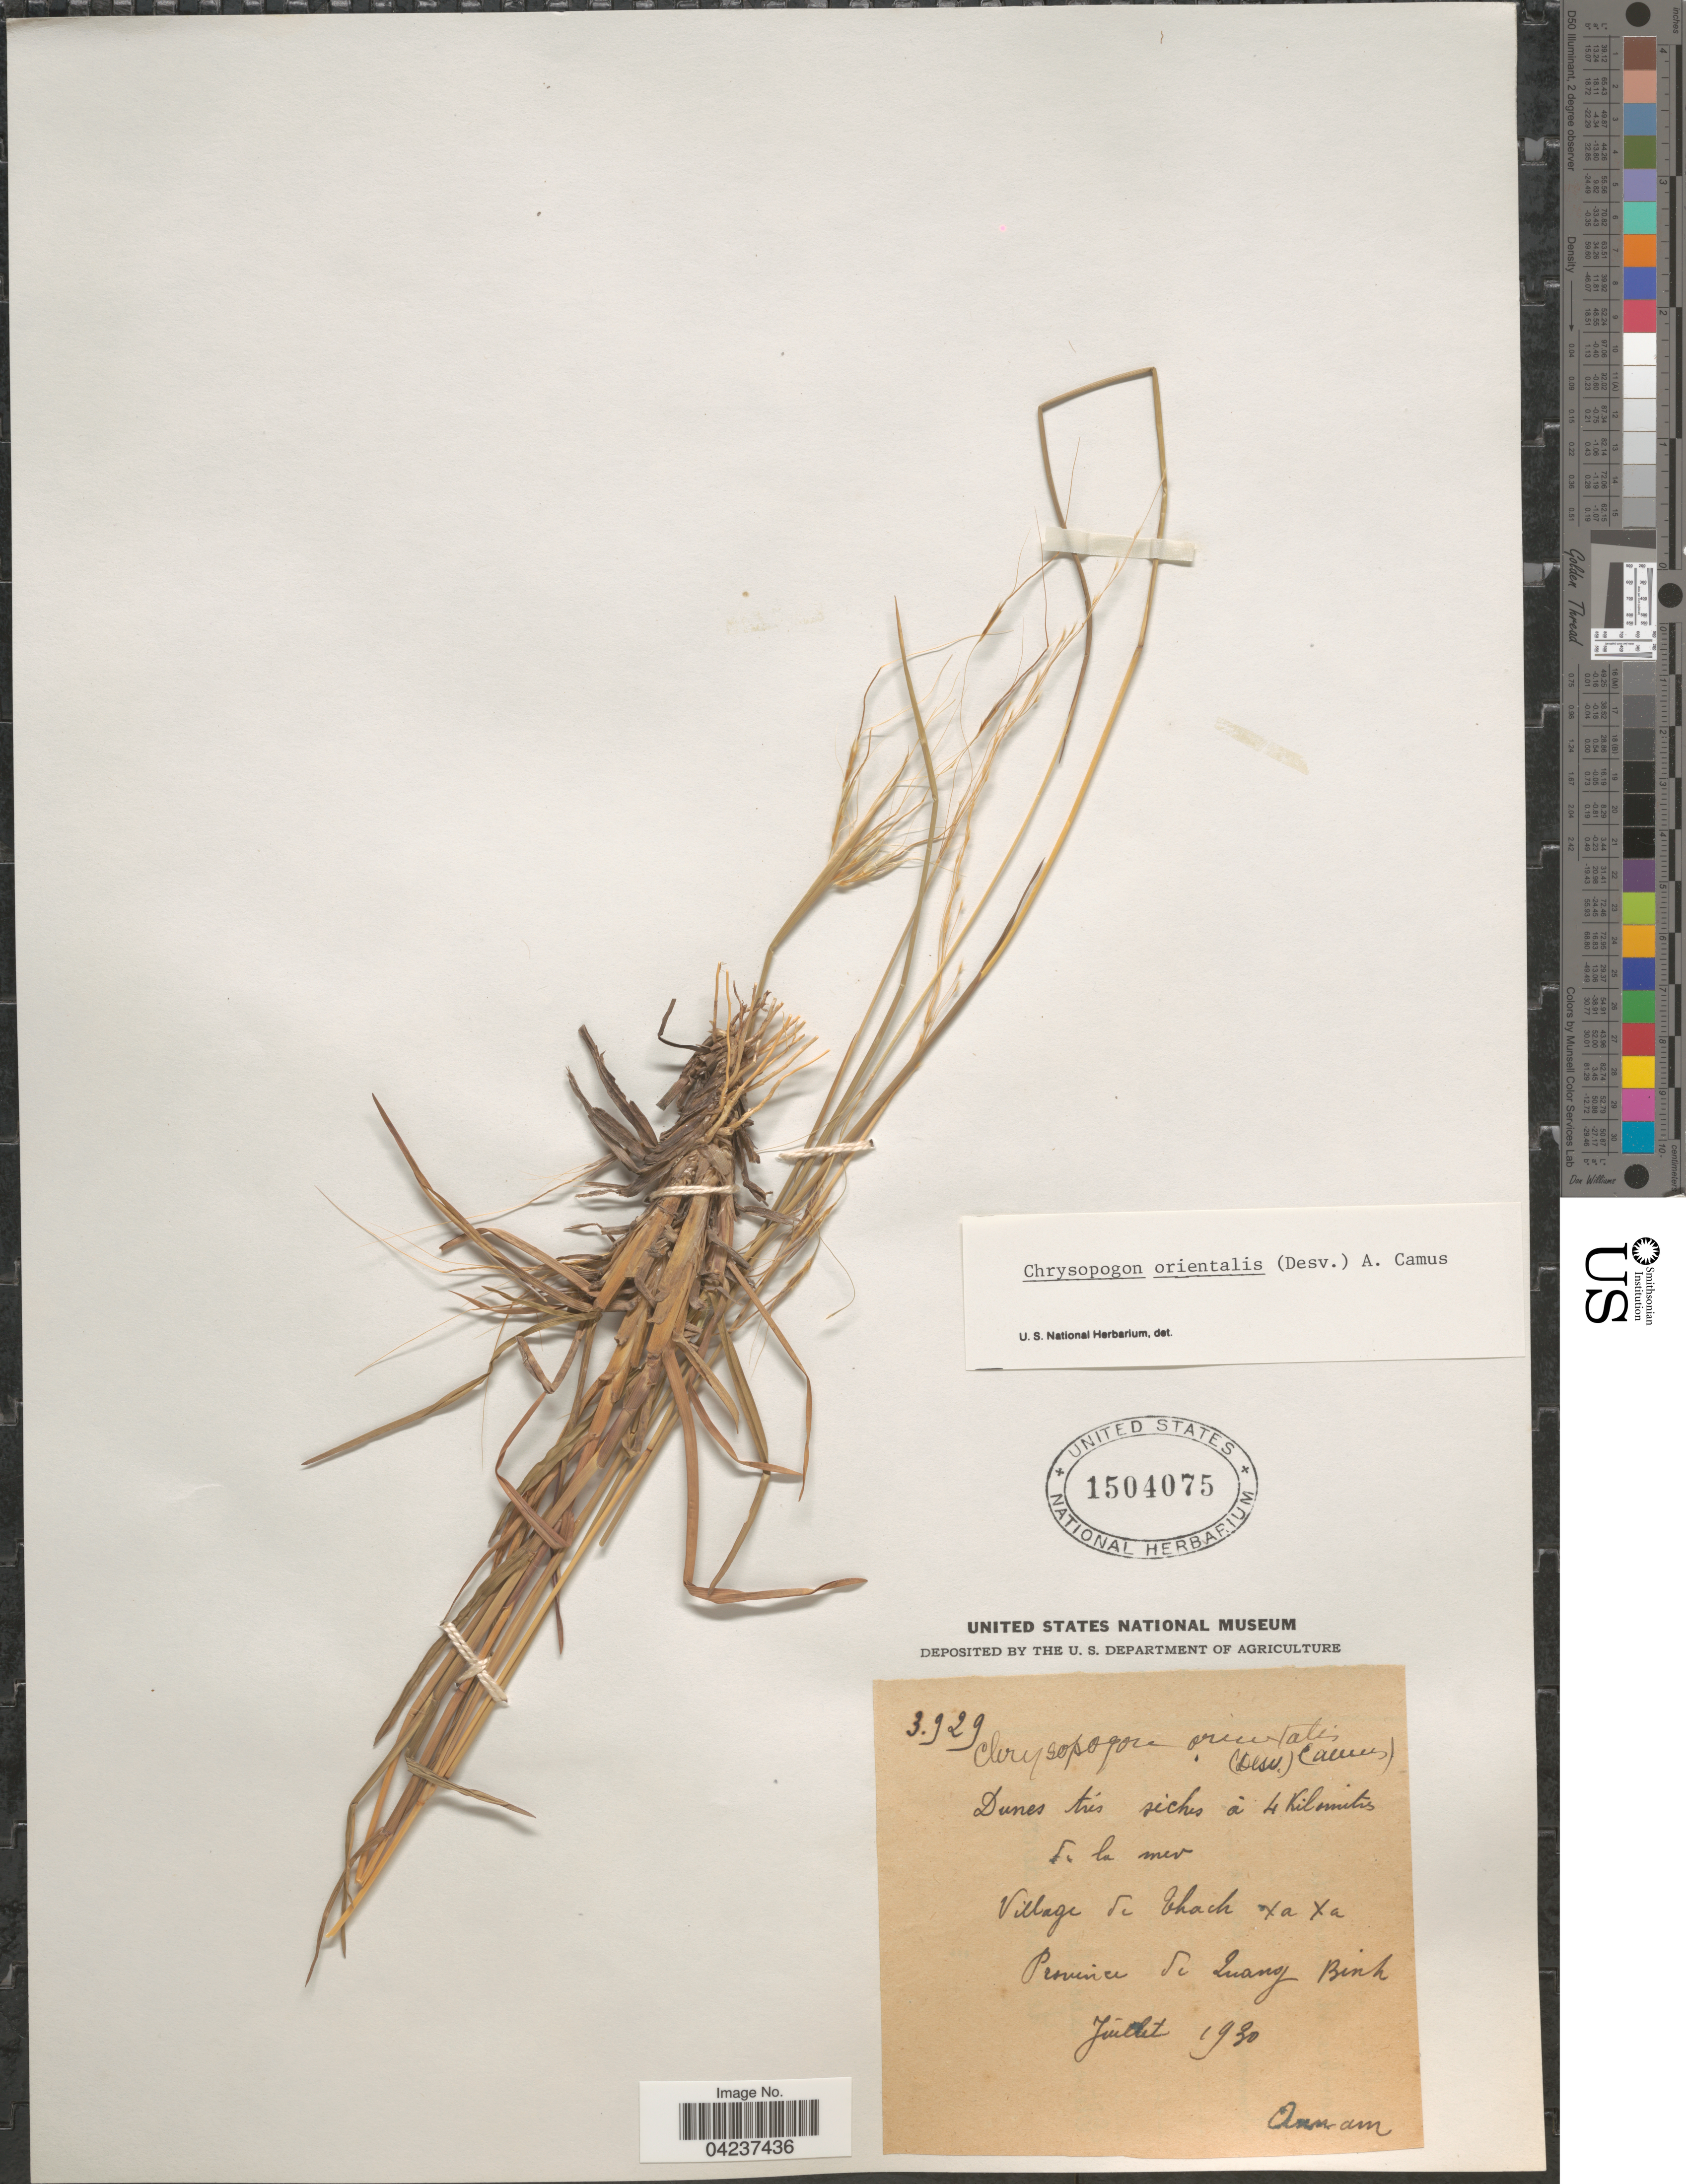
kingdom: Plantae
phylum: Tracheophyta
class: Liliopsida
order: Poales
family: Poaceae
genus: Chrysopogon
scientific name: Chrysopogon orientalis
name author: (Desv.) A. Camus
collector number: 3929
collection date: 1930-07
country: Vietnam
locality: Dunes trés siches á 4 Kilomiters de la med. Village de Thach Xa Xa. Province de Zuang Bink. Annam.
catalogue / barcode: US 1504075